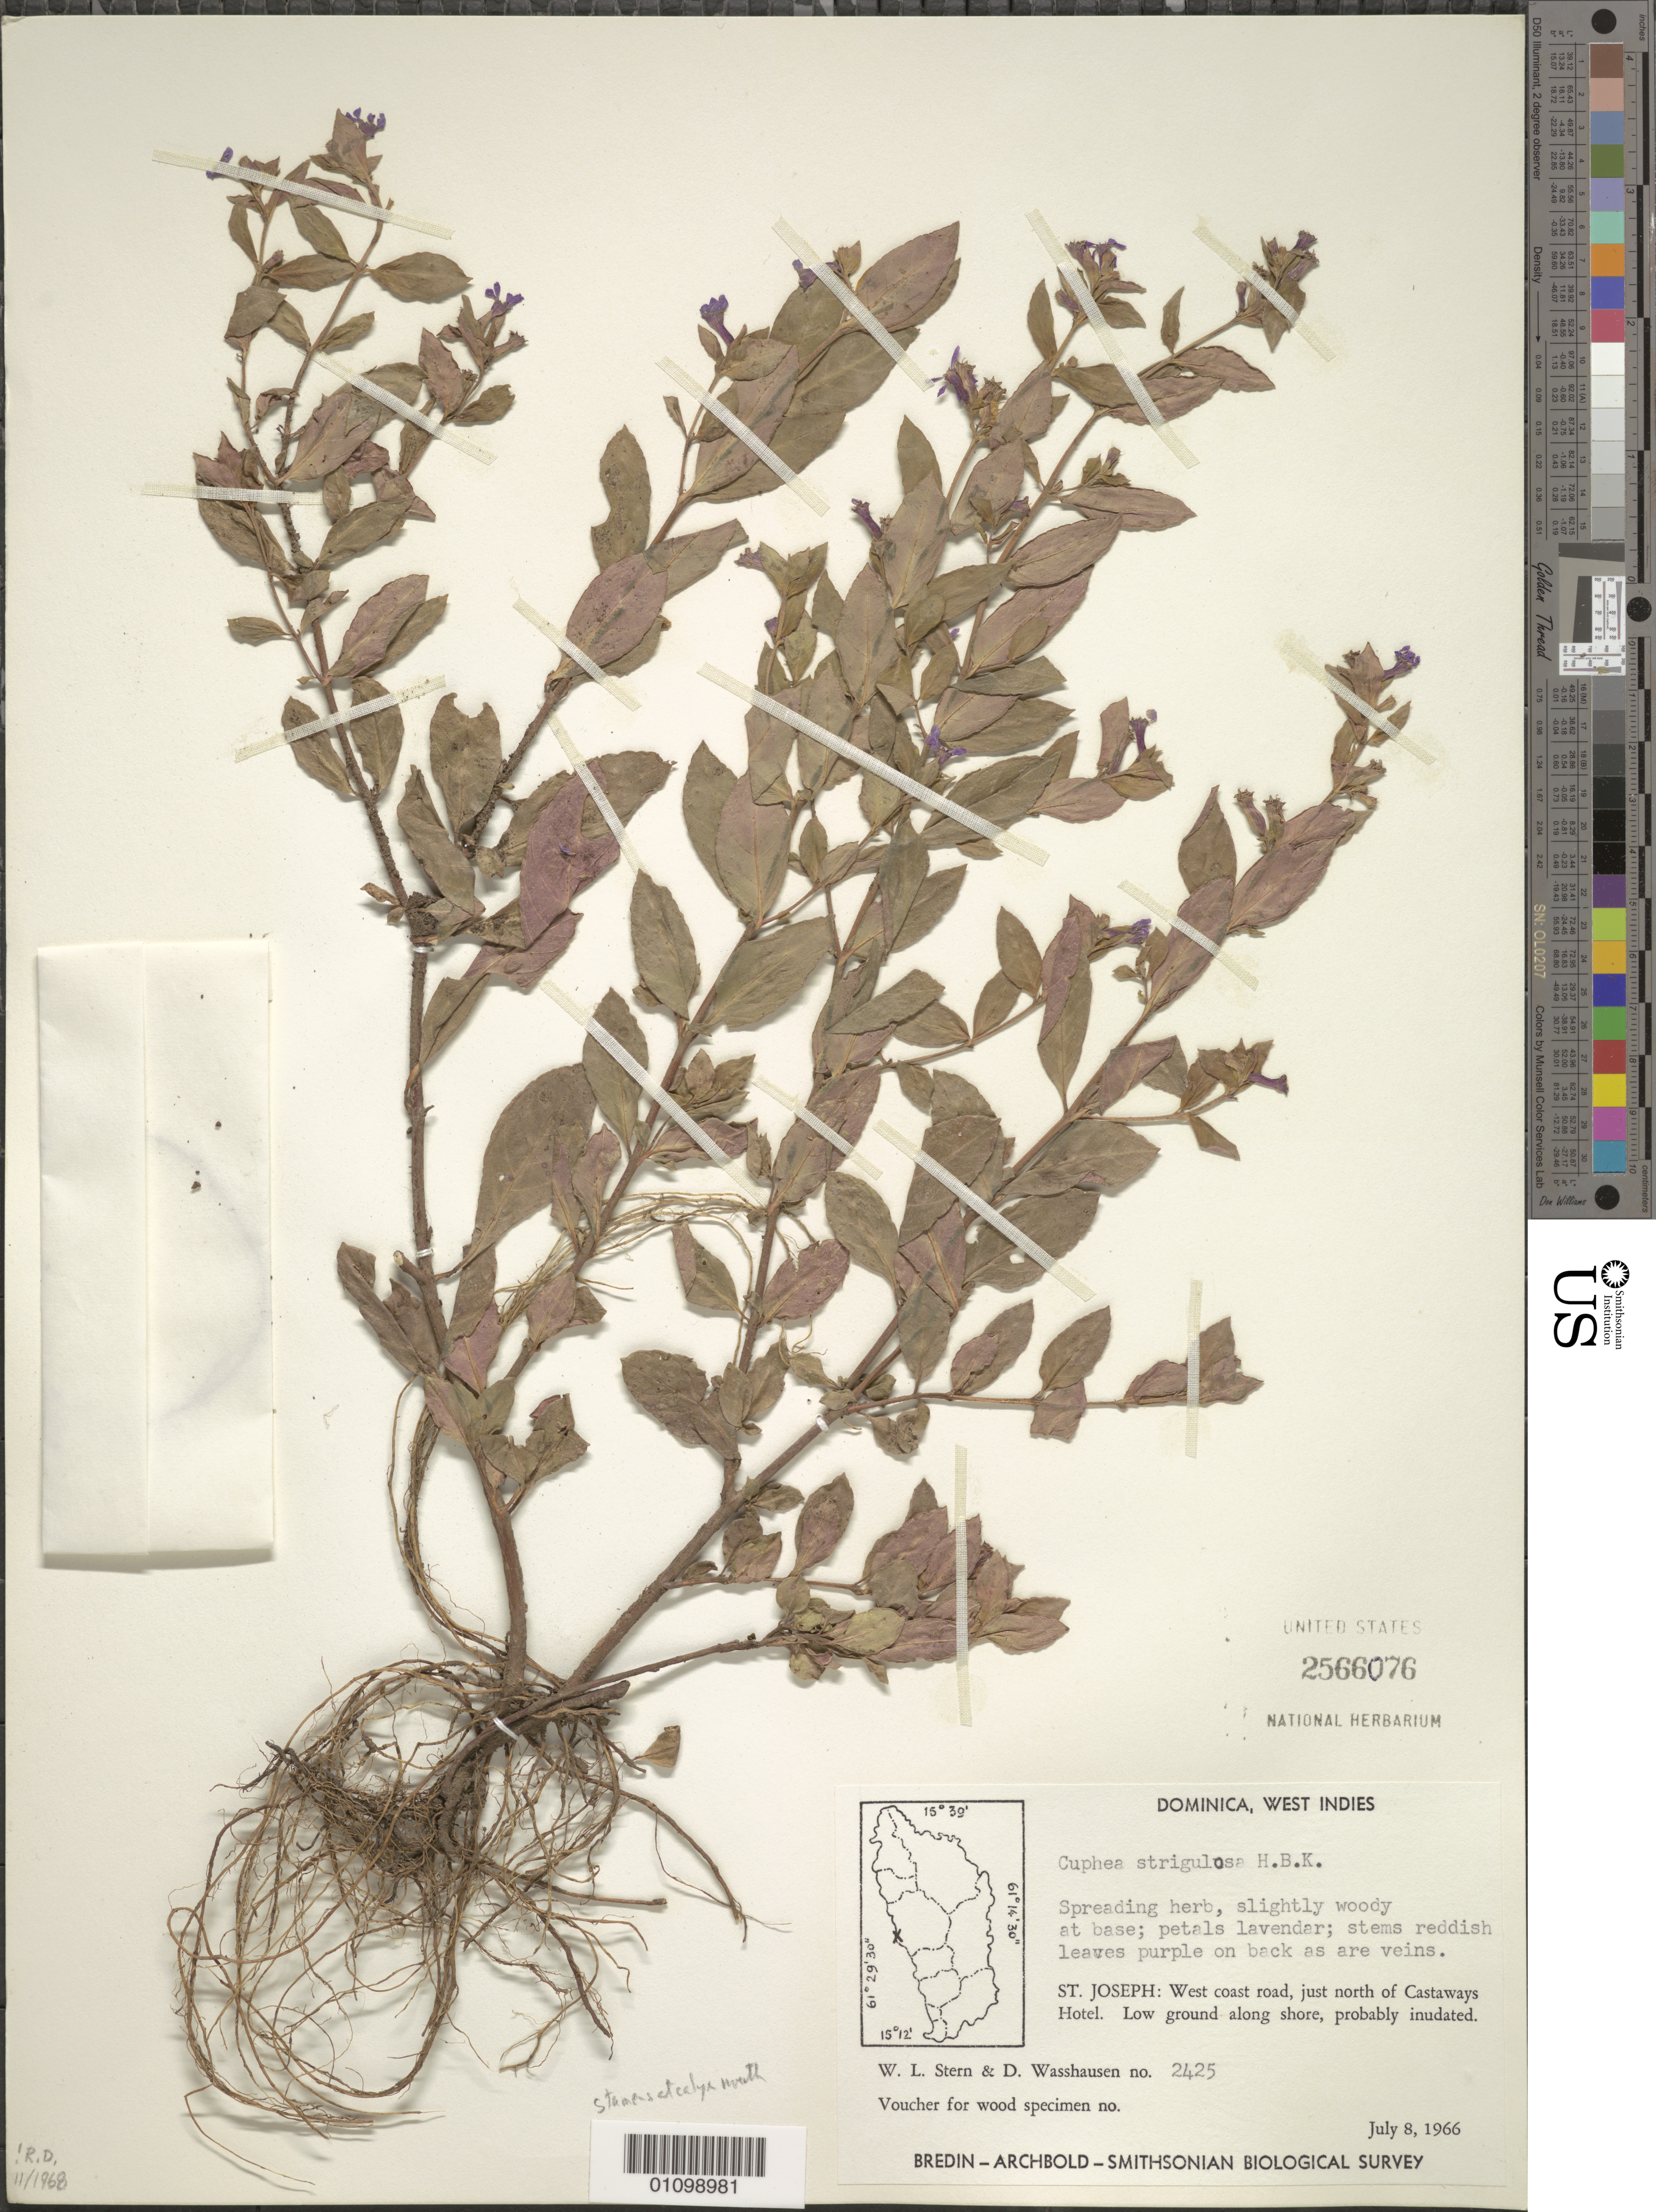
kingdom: Plantae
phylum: Tracheophyta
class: Magnoliopsida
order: Myrtales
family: Lythraceae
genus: Cuphea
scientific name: Cuphea strigulosa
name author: Kunth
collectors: W. L. Stern & D. C. Wasshausen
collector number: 2425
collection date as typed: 08 Jul 1966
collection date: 1966-07-08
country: Dominica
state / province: St. Joseph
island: Dominica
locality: W coast road, just N of Castaways Hotel. Low ground along shore, probably inudated.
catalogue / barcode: US 2566076